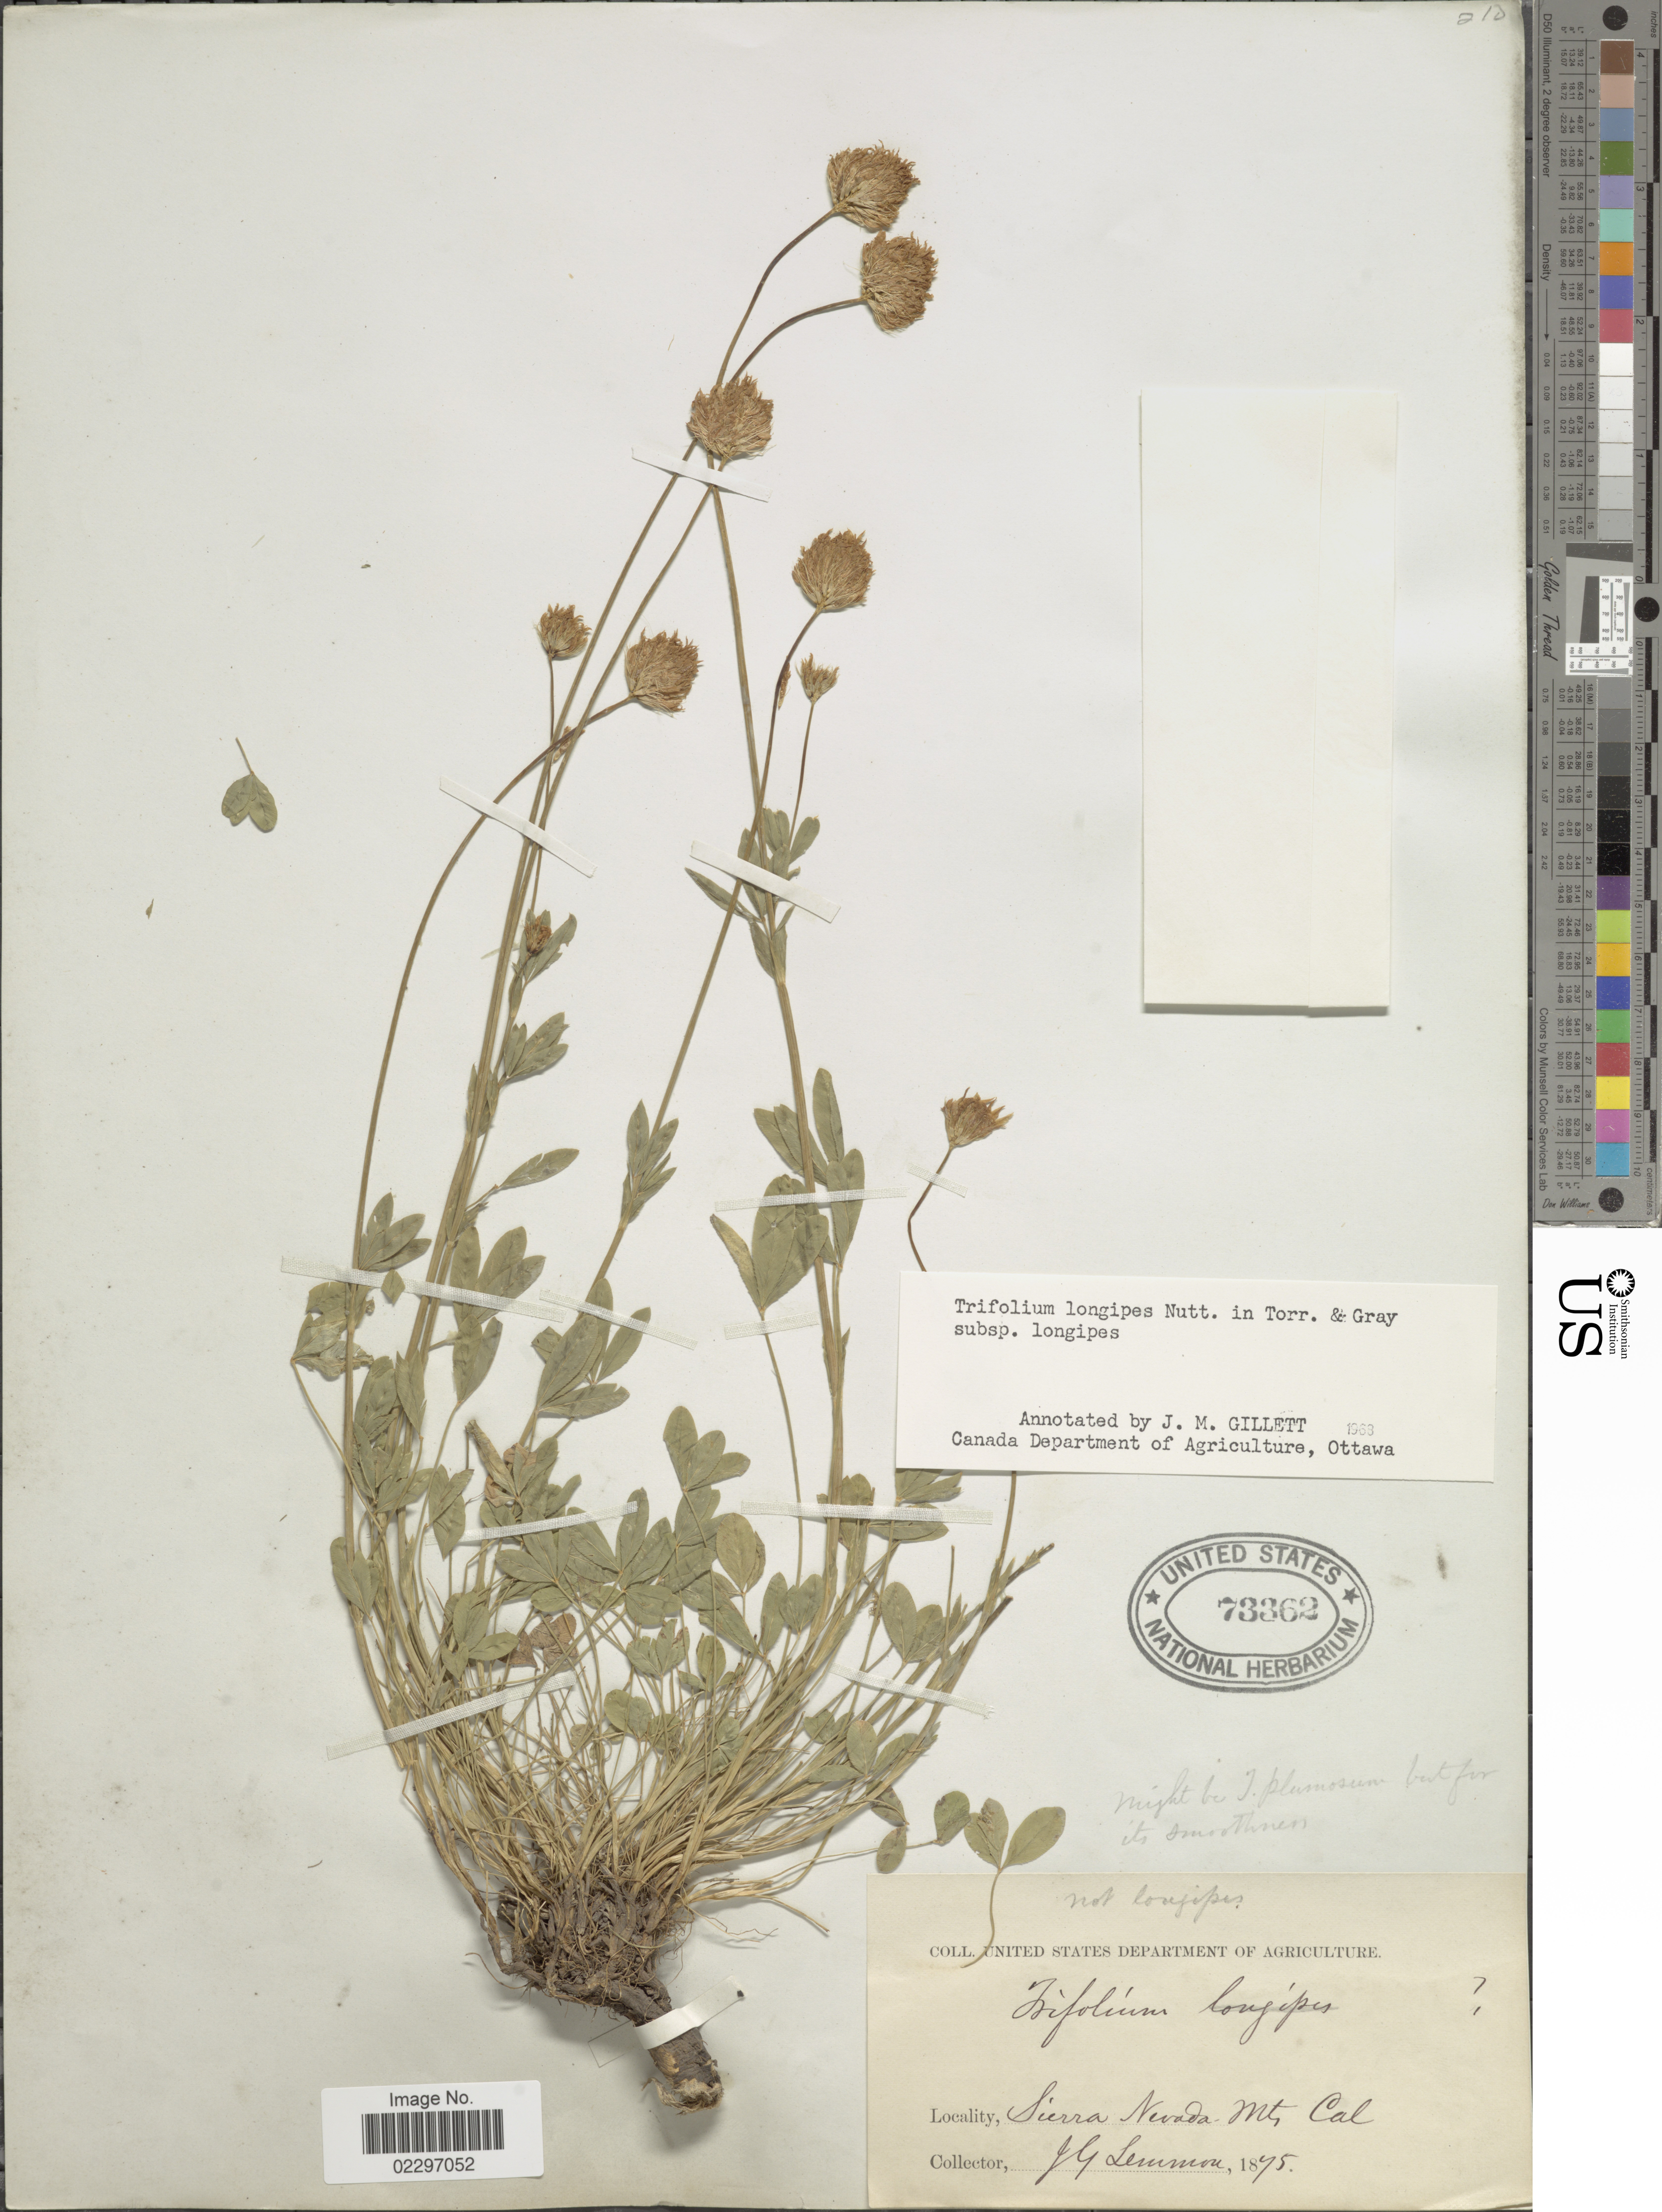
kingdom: Plantae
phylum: Tracheophyta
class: Magnoliopsida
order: Fabales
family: Fabaceae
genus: Trifolium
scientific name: Trifolium longipes subsp. longipes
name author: Nutt.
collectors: J. Lemmon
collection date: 1875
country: United States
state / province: California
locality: Sierra Nevada Mts. Cal.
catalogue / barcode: US 73362